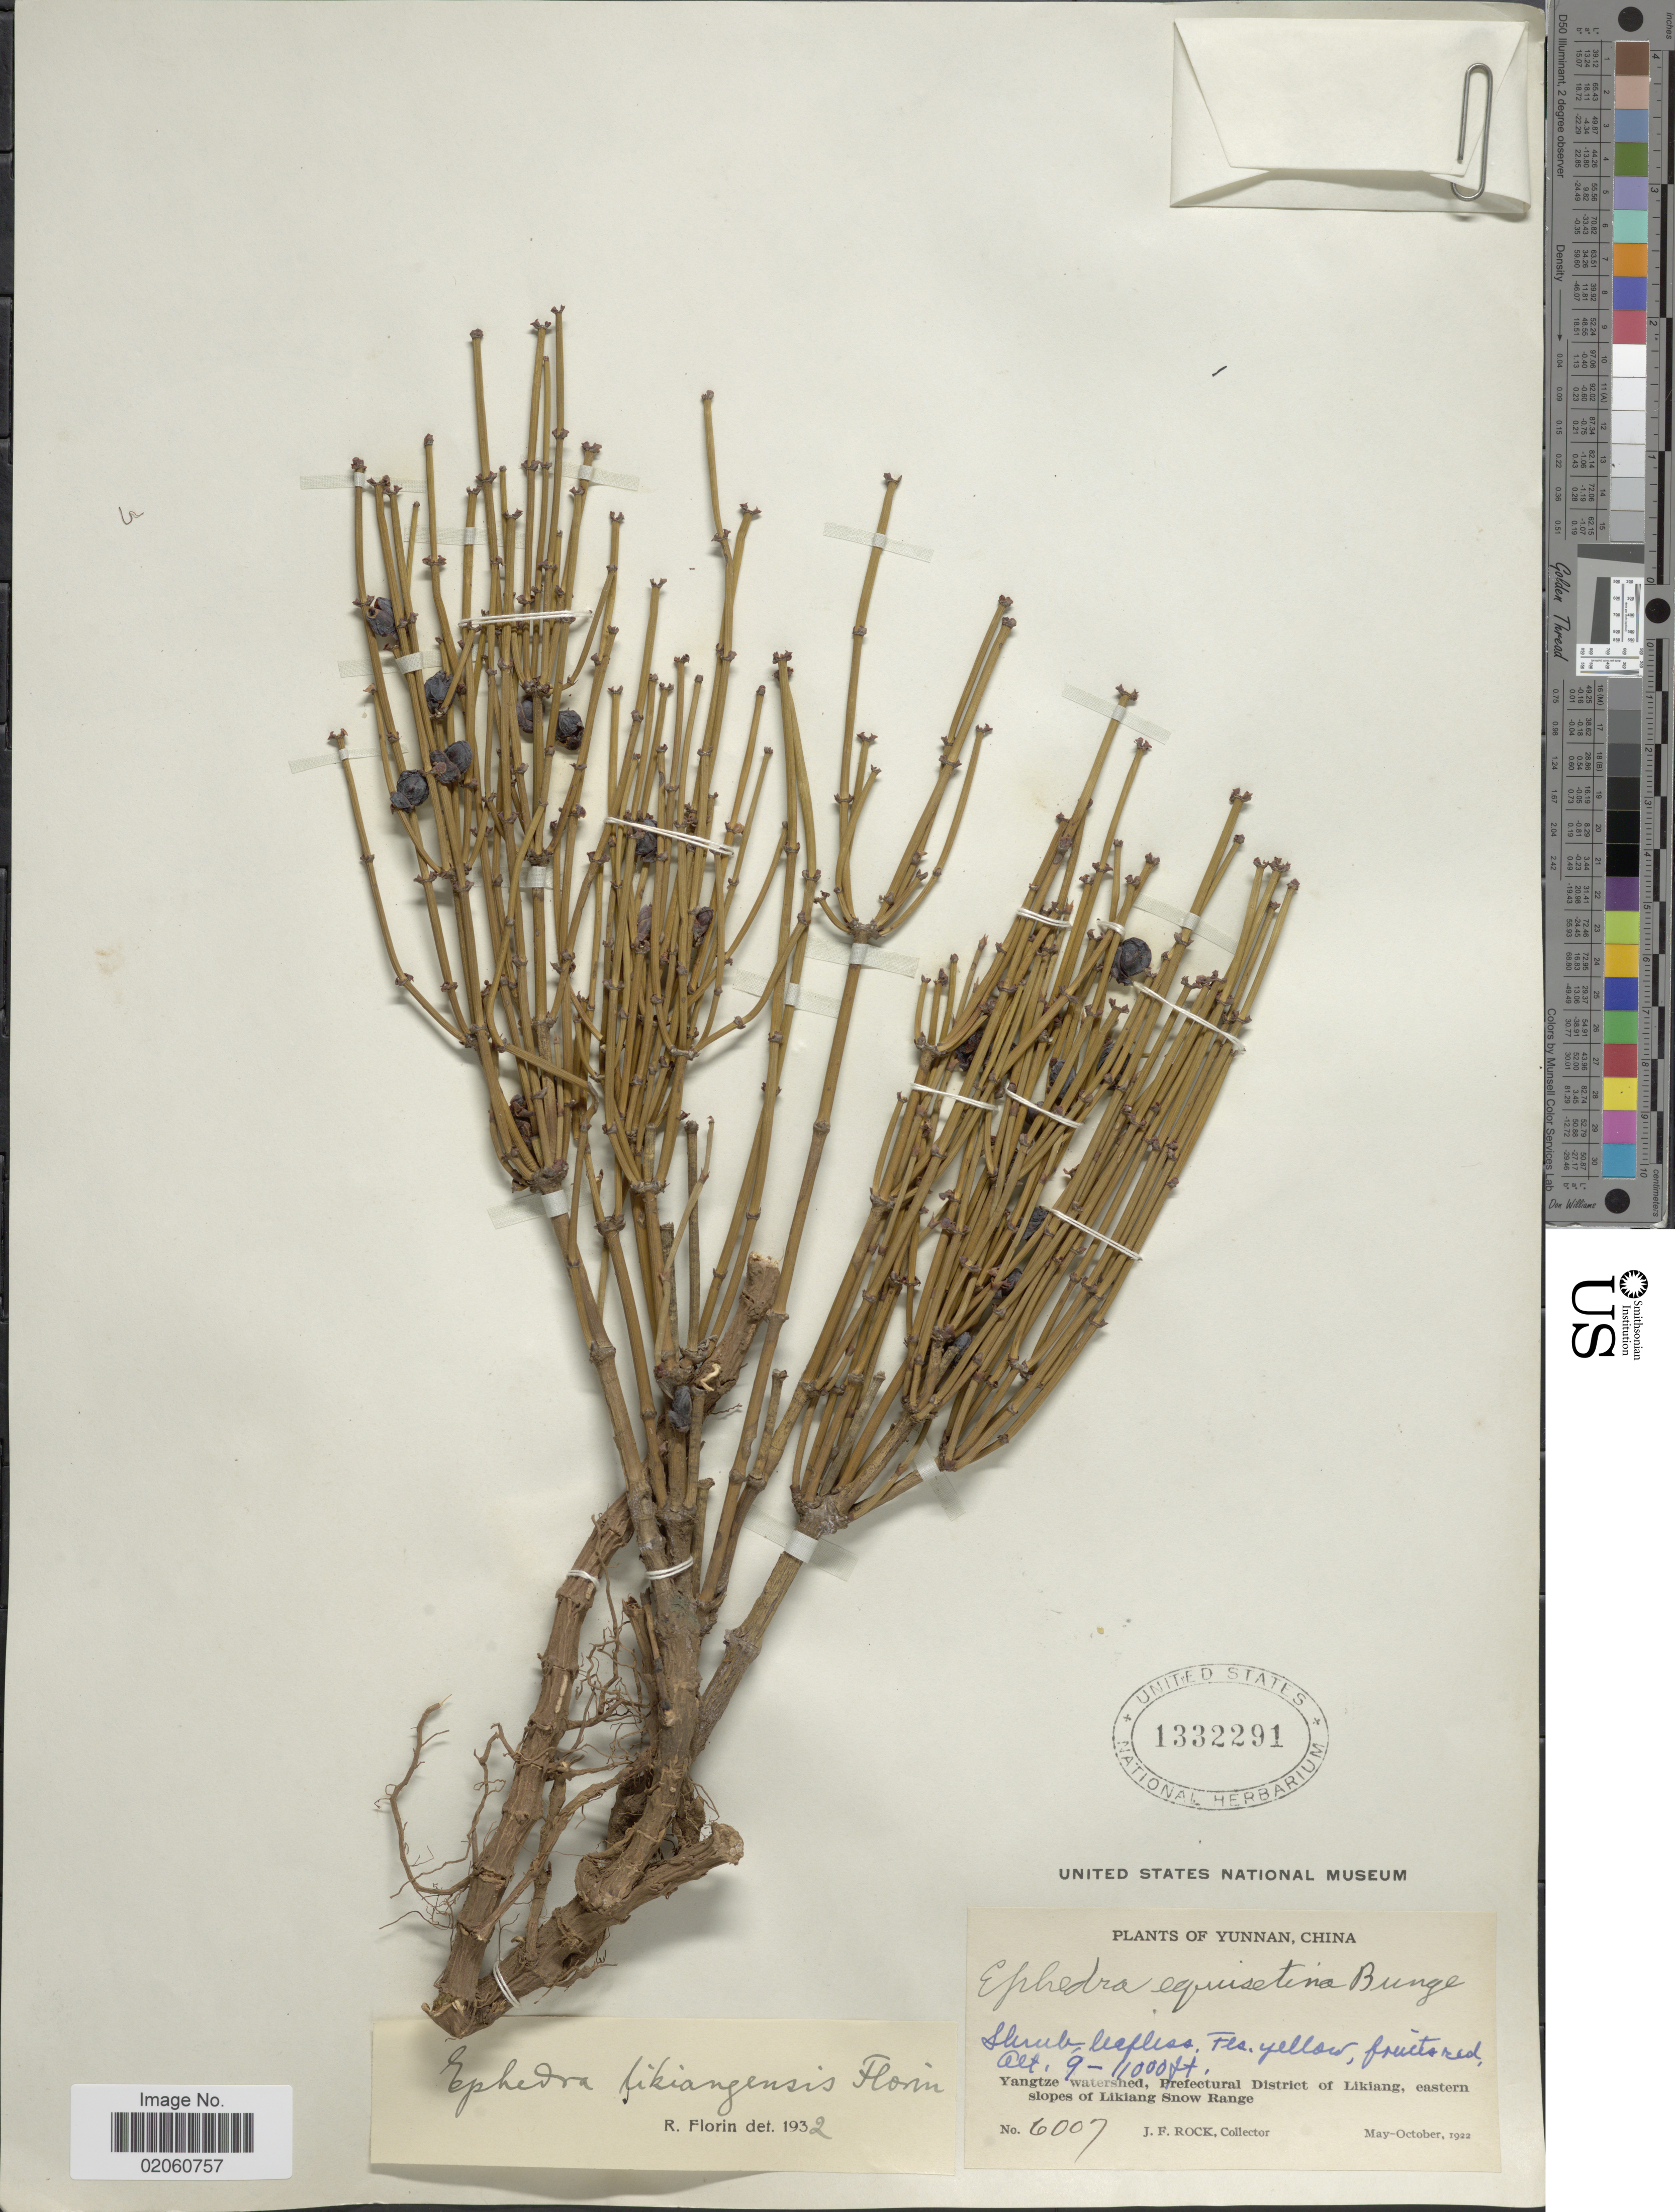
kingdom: Plantae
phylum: Tracheophyta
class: Gnetopsida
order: Ephedrales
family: Ephedraceae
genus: Ephedra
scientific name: Ephedra likiangensis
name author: Florin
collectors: J. Rock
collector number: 6007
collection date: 1922-05/1922-10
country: China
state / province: Yunnan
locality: Yangtze watershed, Prefectural District of Likiang, eastern slopes of Likiang Snow Range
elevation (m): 2743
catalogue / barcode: US 1332291